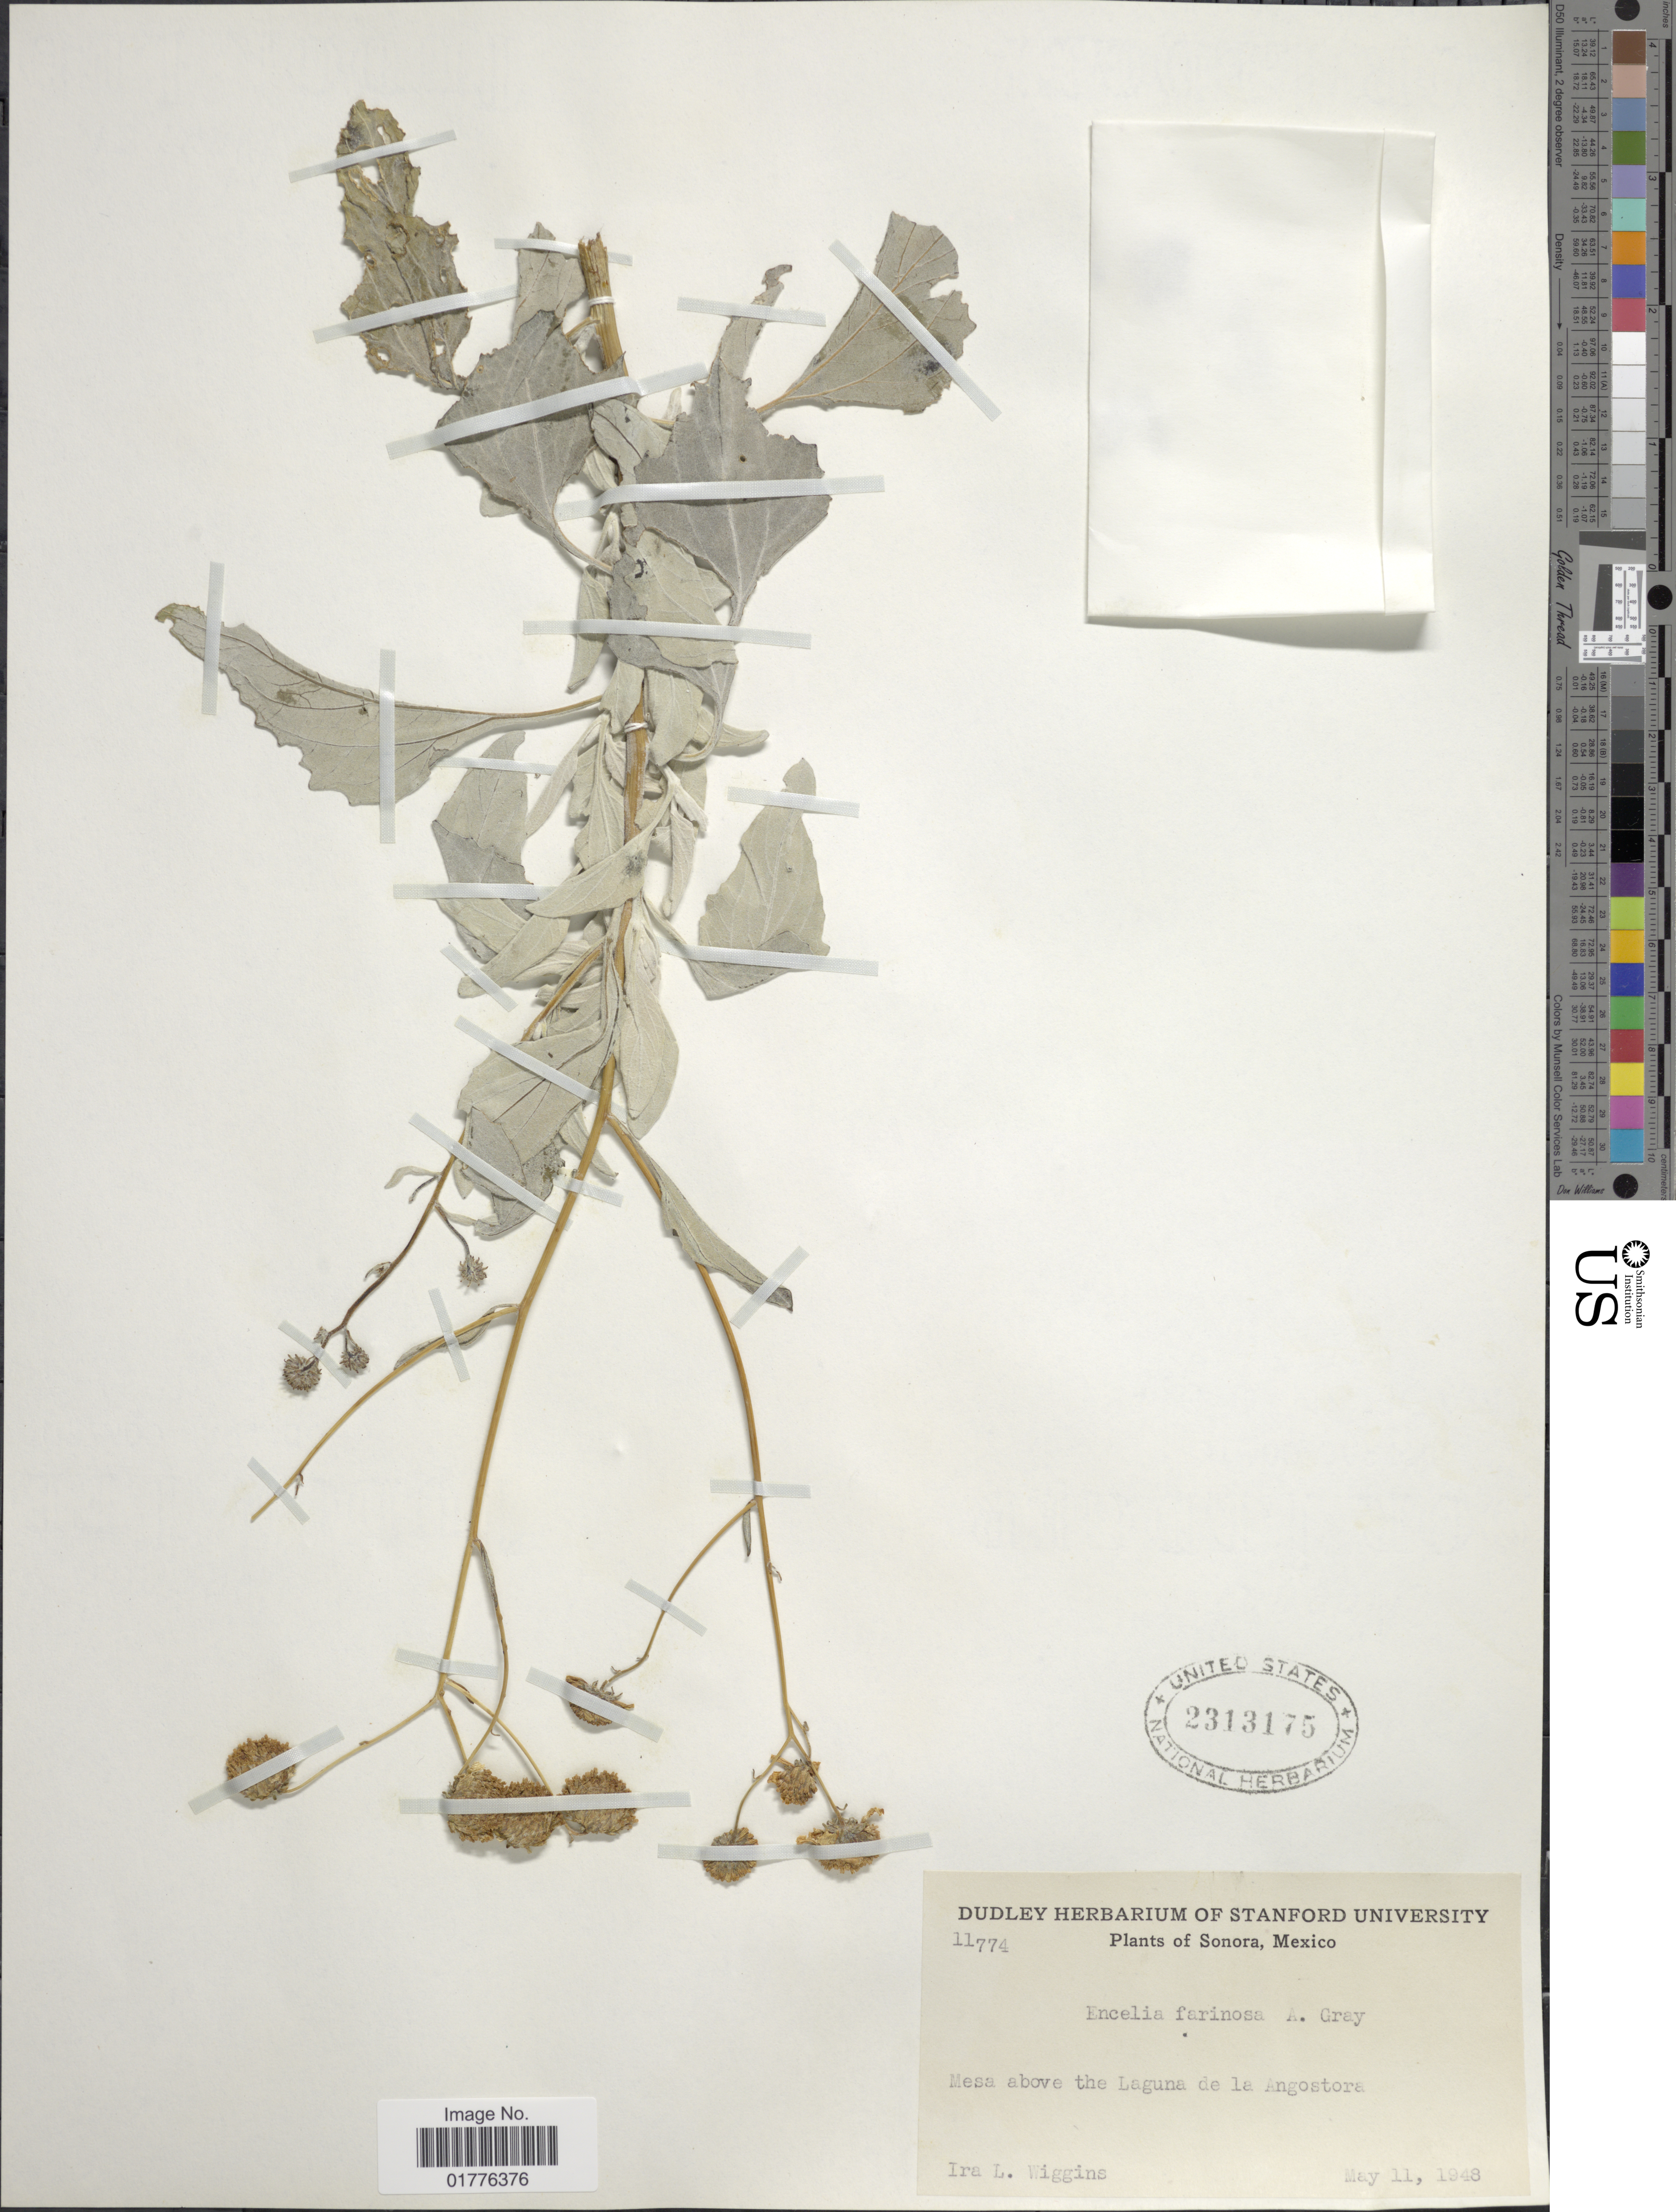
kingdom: Plantae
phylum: Tracheophyta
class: Magnoliopsida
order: Asterales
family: Asteraceae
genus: Encelia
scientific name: Encelia farinosa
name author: A. Gray ex Torr. in Emory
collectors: I. L. Wiggins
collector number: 11774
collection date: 1948-05-11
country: Mexico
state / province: Sonora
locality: Mesa above the Laguna de la Angostora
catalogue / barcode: US 2313175